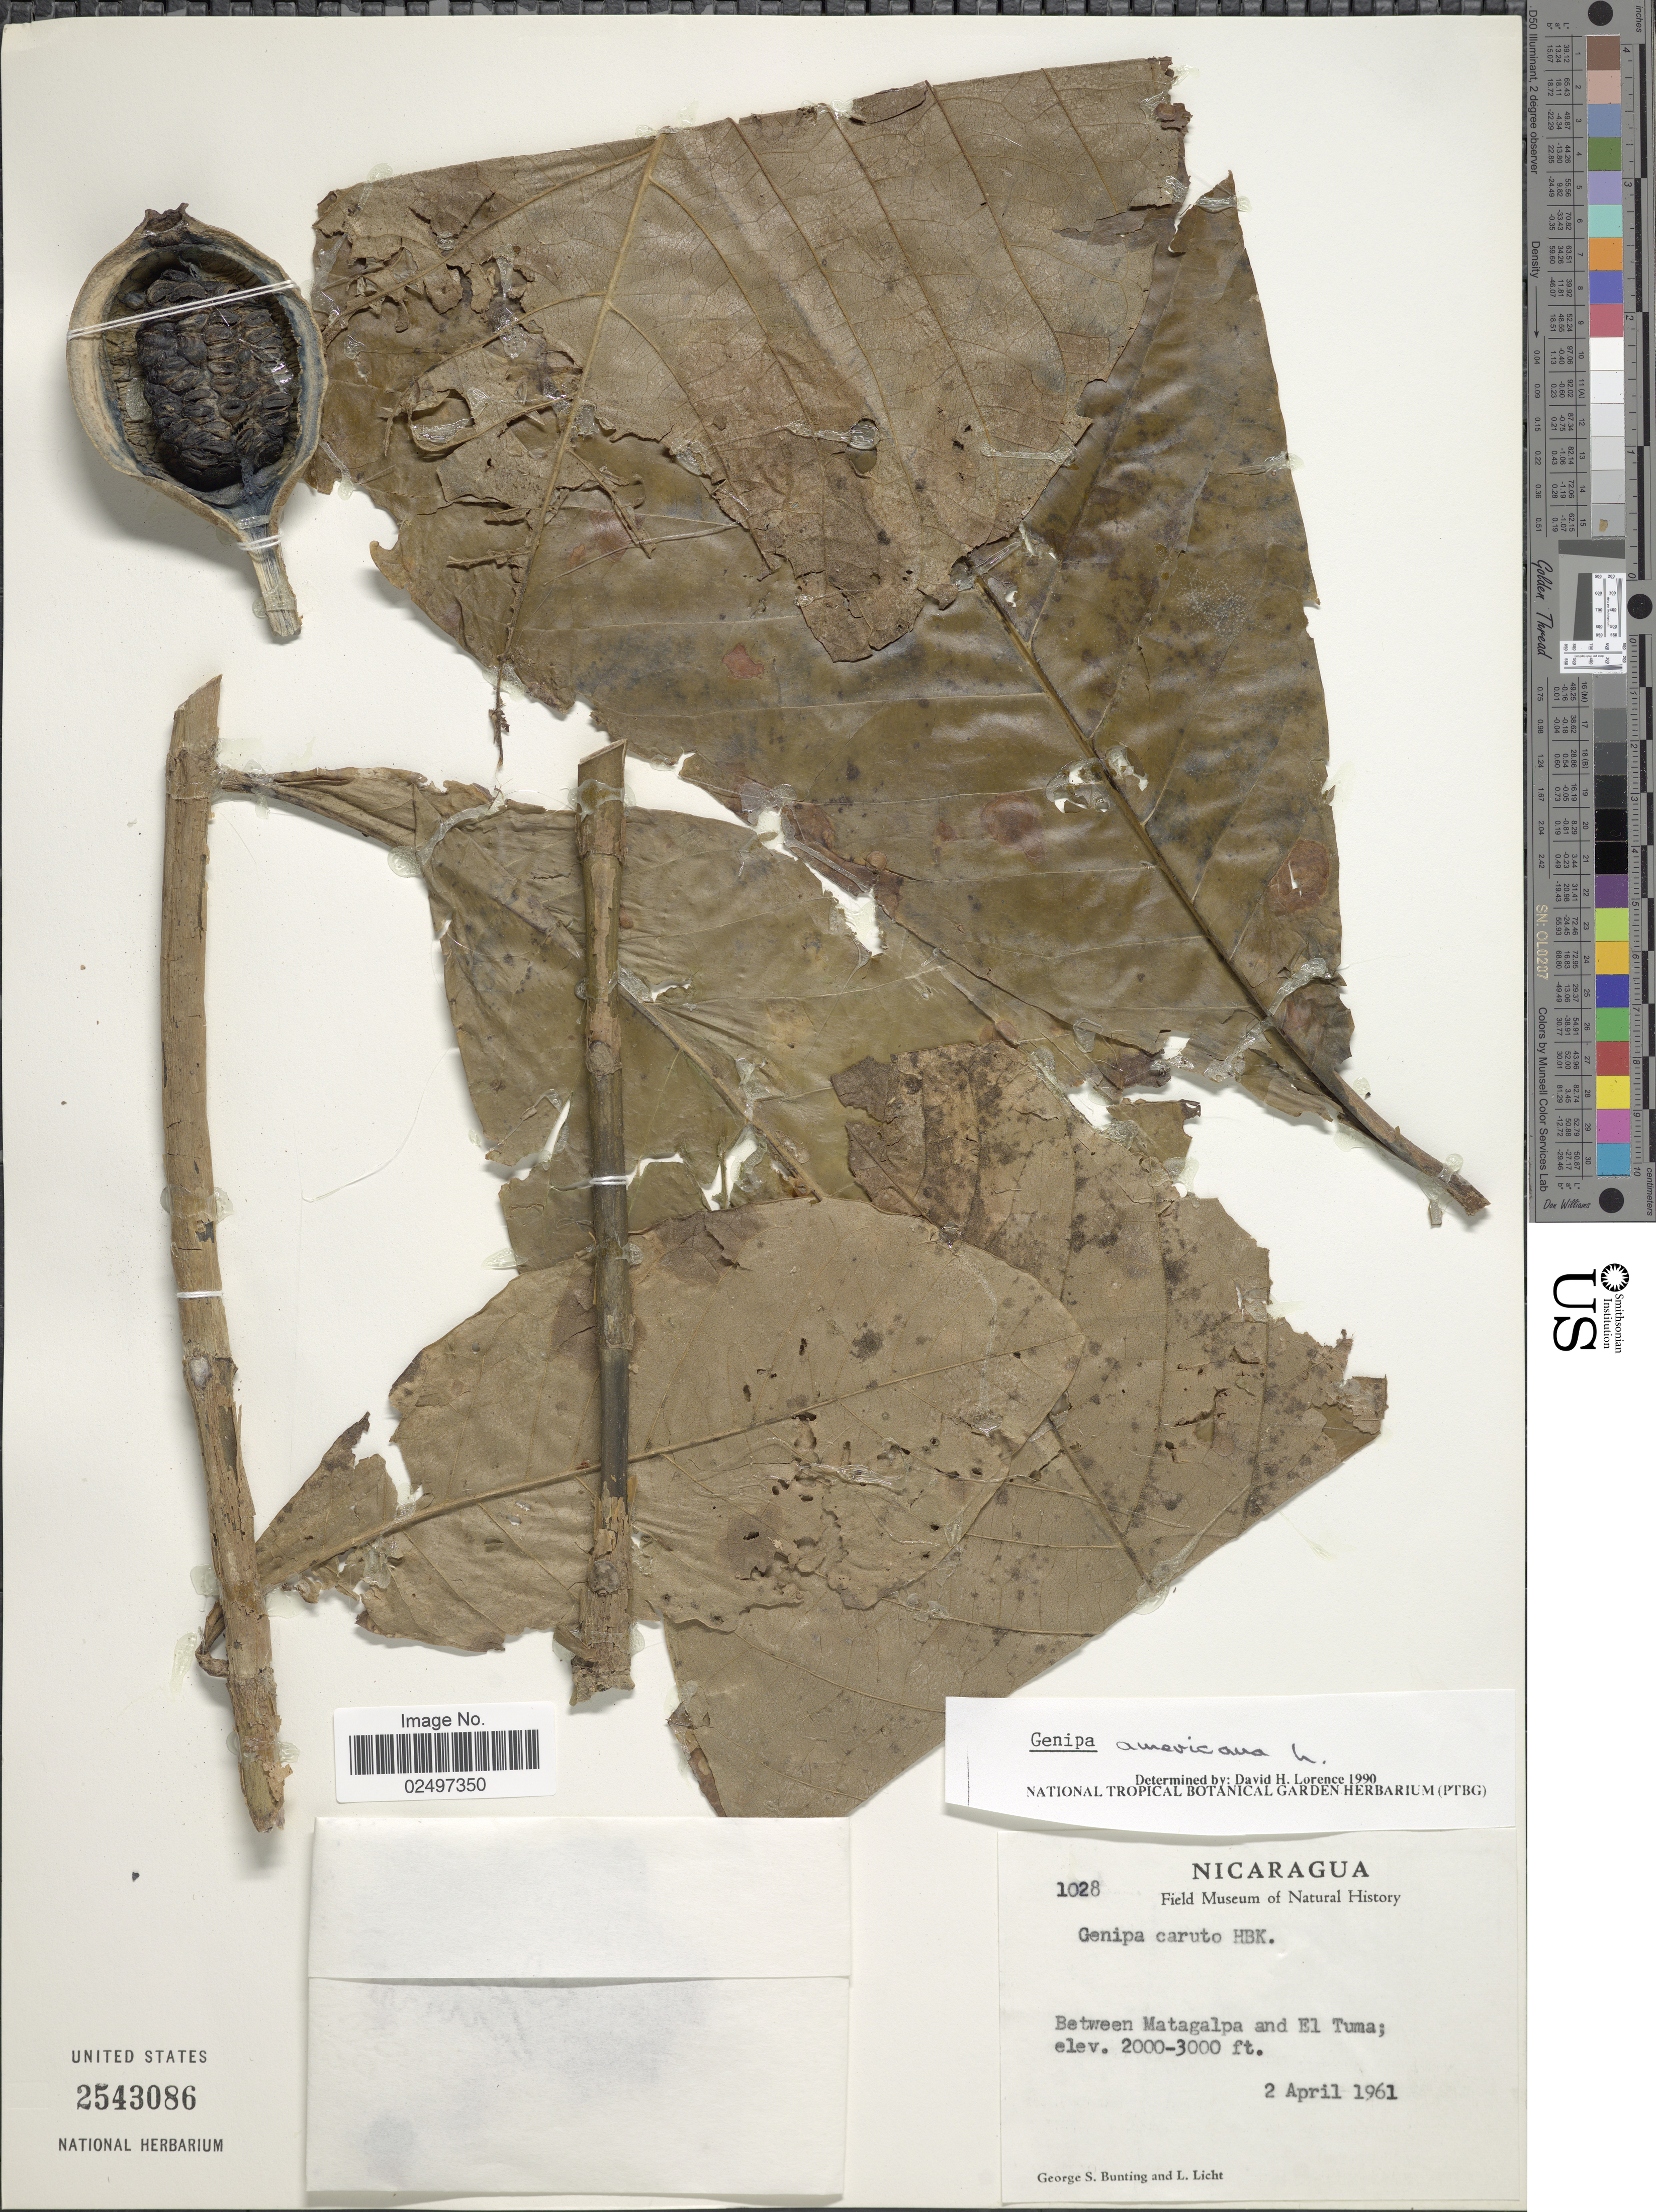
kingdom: Plantae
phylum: Tracheophyta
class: Magnoliopsida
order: Gentianales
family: Rubiaceae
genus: Genipa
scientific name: Genipa americana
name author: L.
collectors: G. S. Bunting & L. Licht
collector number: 1028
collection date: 1961-04-02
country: Nicaragua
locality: Between Matagalpa and El Tuma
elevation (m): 610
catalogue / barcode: US 2543086